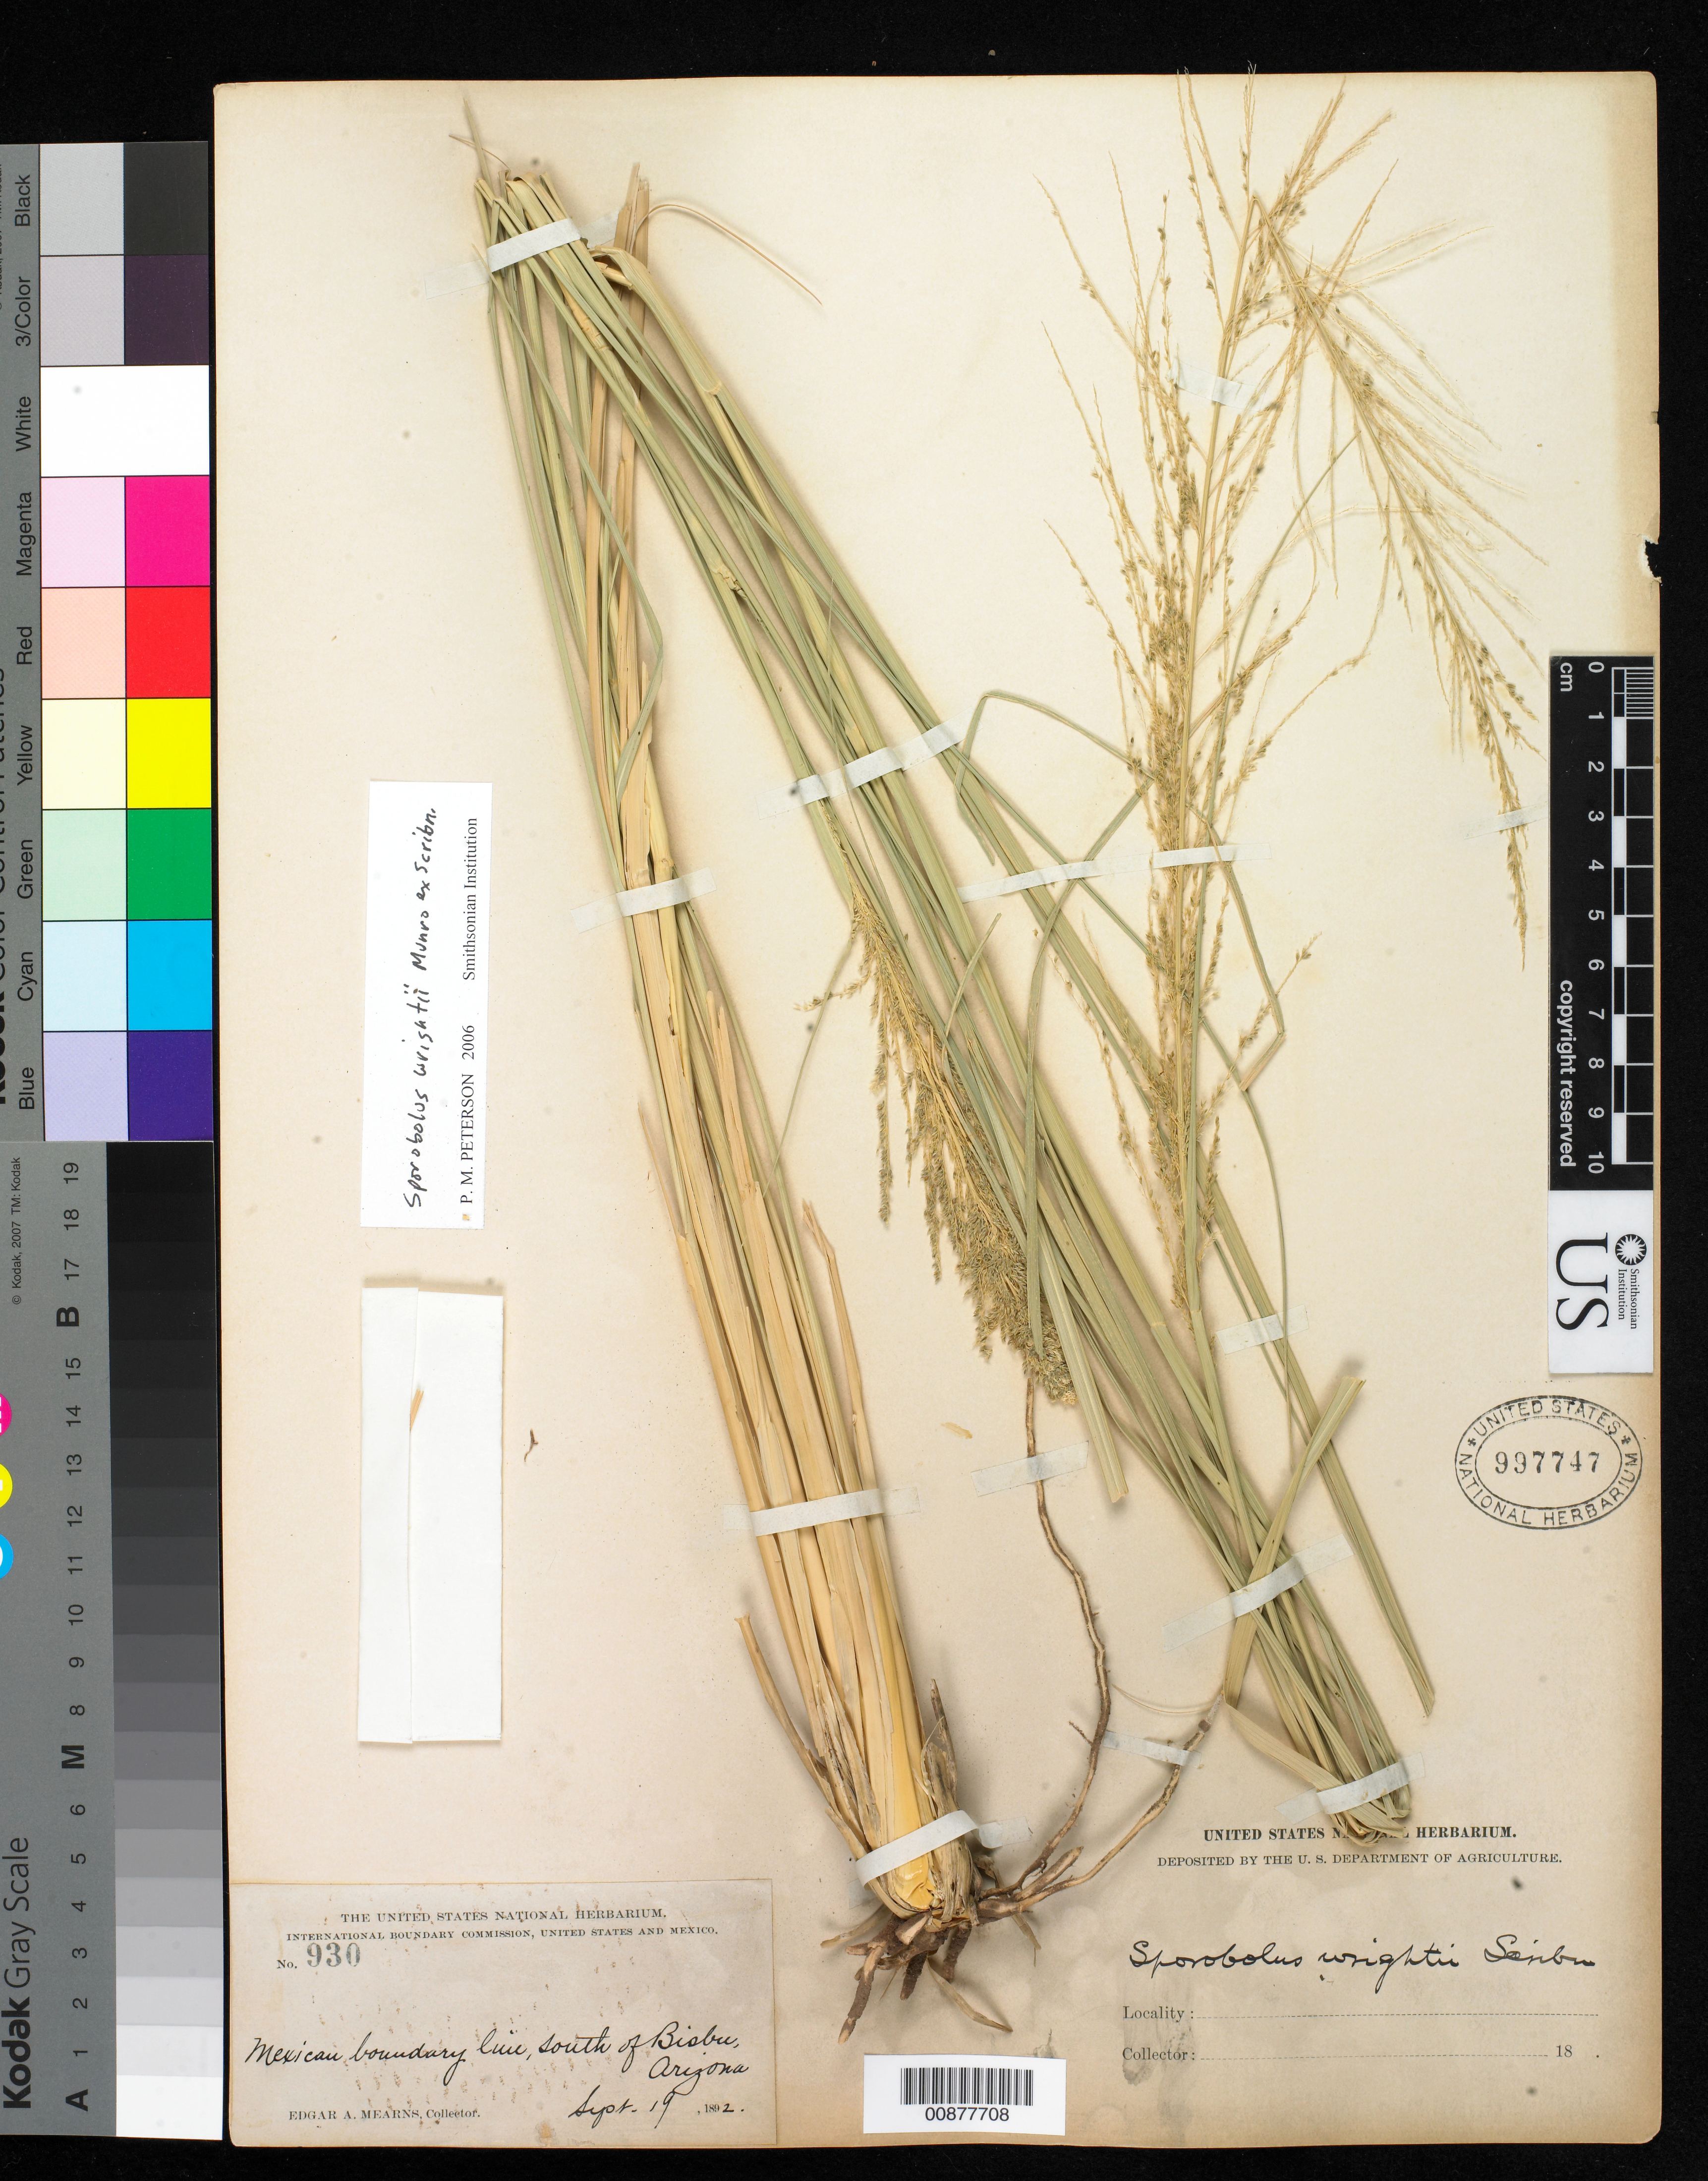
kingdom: Plantae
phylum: Tracheophyta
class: Liliopsida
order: Poales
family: Poaceae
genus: Sporobolus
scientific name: Sporobolus wrightii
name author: Munro ex Scribn.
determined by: Peterson, Paul M., (BOT), Smithsonian Institution - National Museum of Natural History (UNITED STATES)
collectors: E. A. Mearns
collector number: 930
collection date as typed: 19 Sep 1892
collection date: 1892-09-19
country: United States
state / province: Arizona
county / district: Cochise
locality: Mexican Boundary Line, S of Bisbee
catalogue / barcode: US 997747